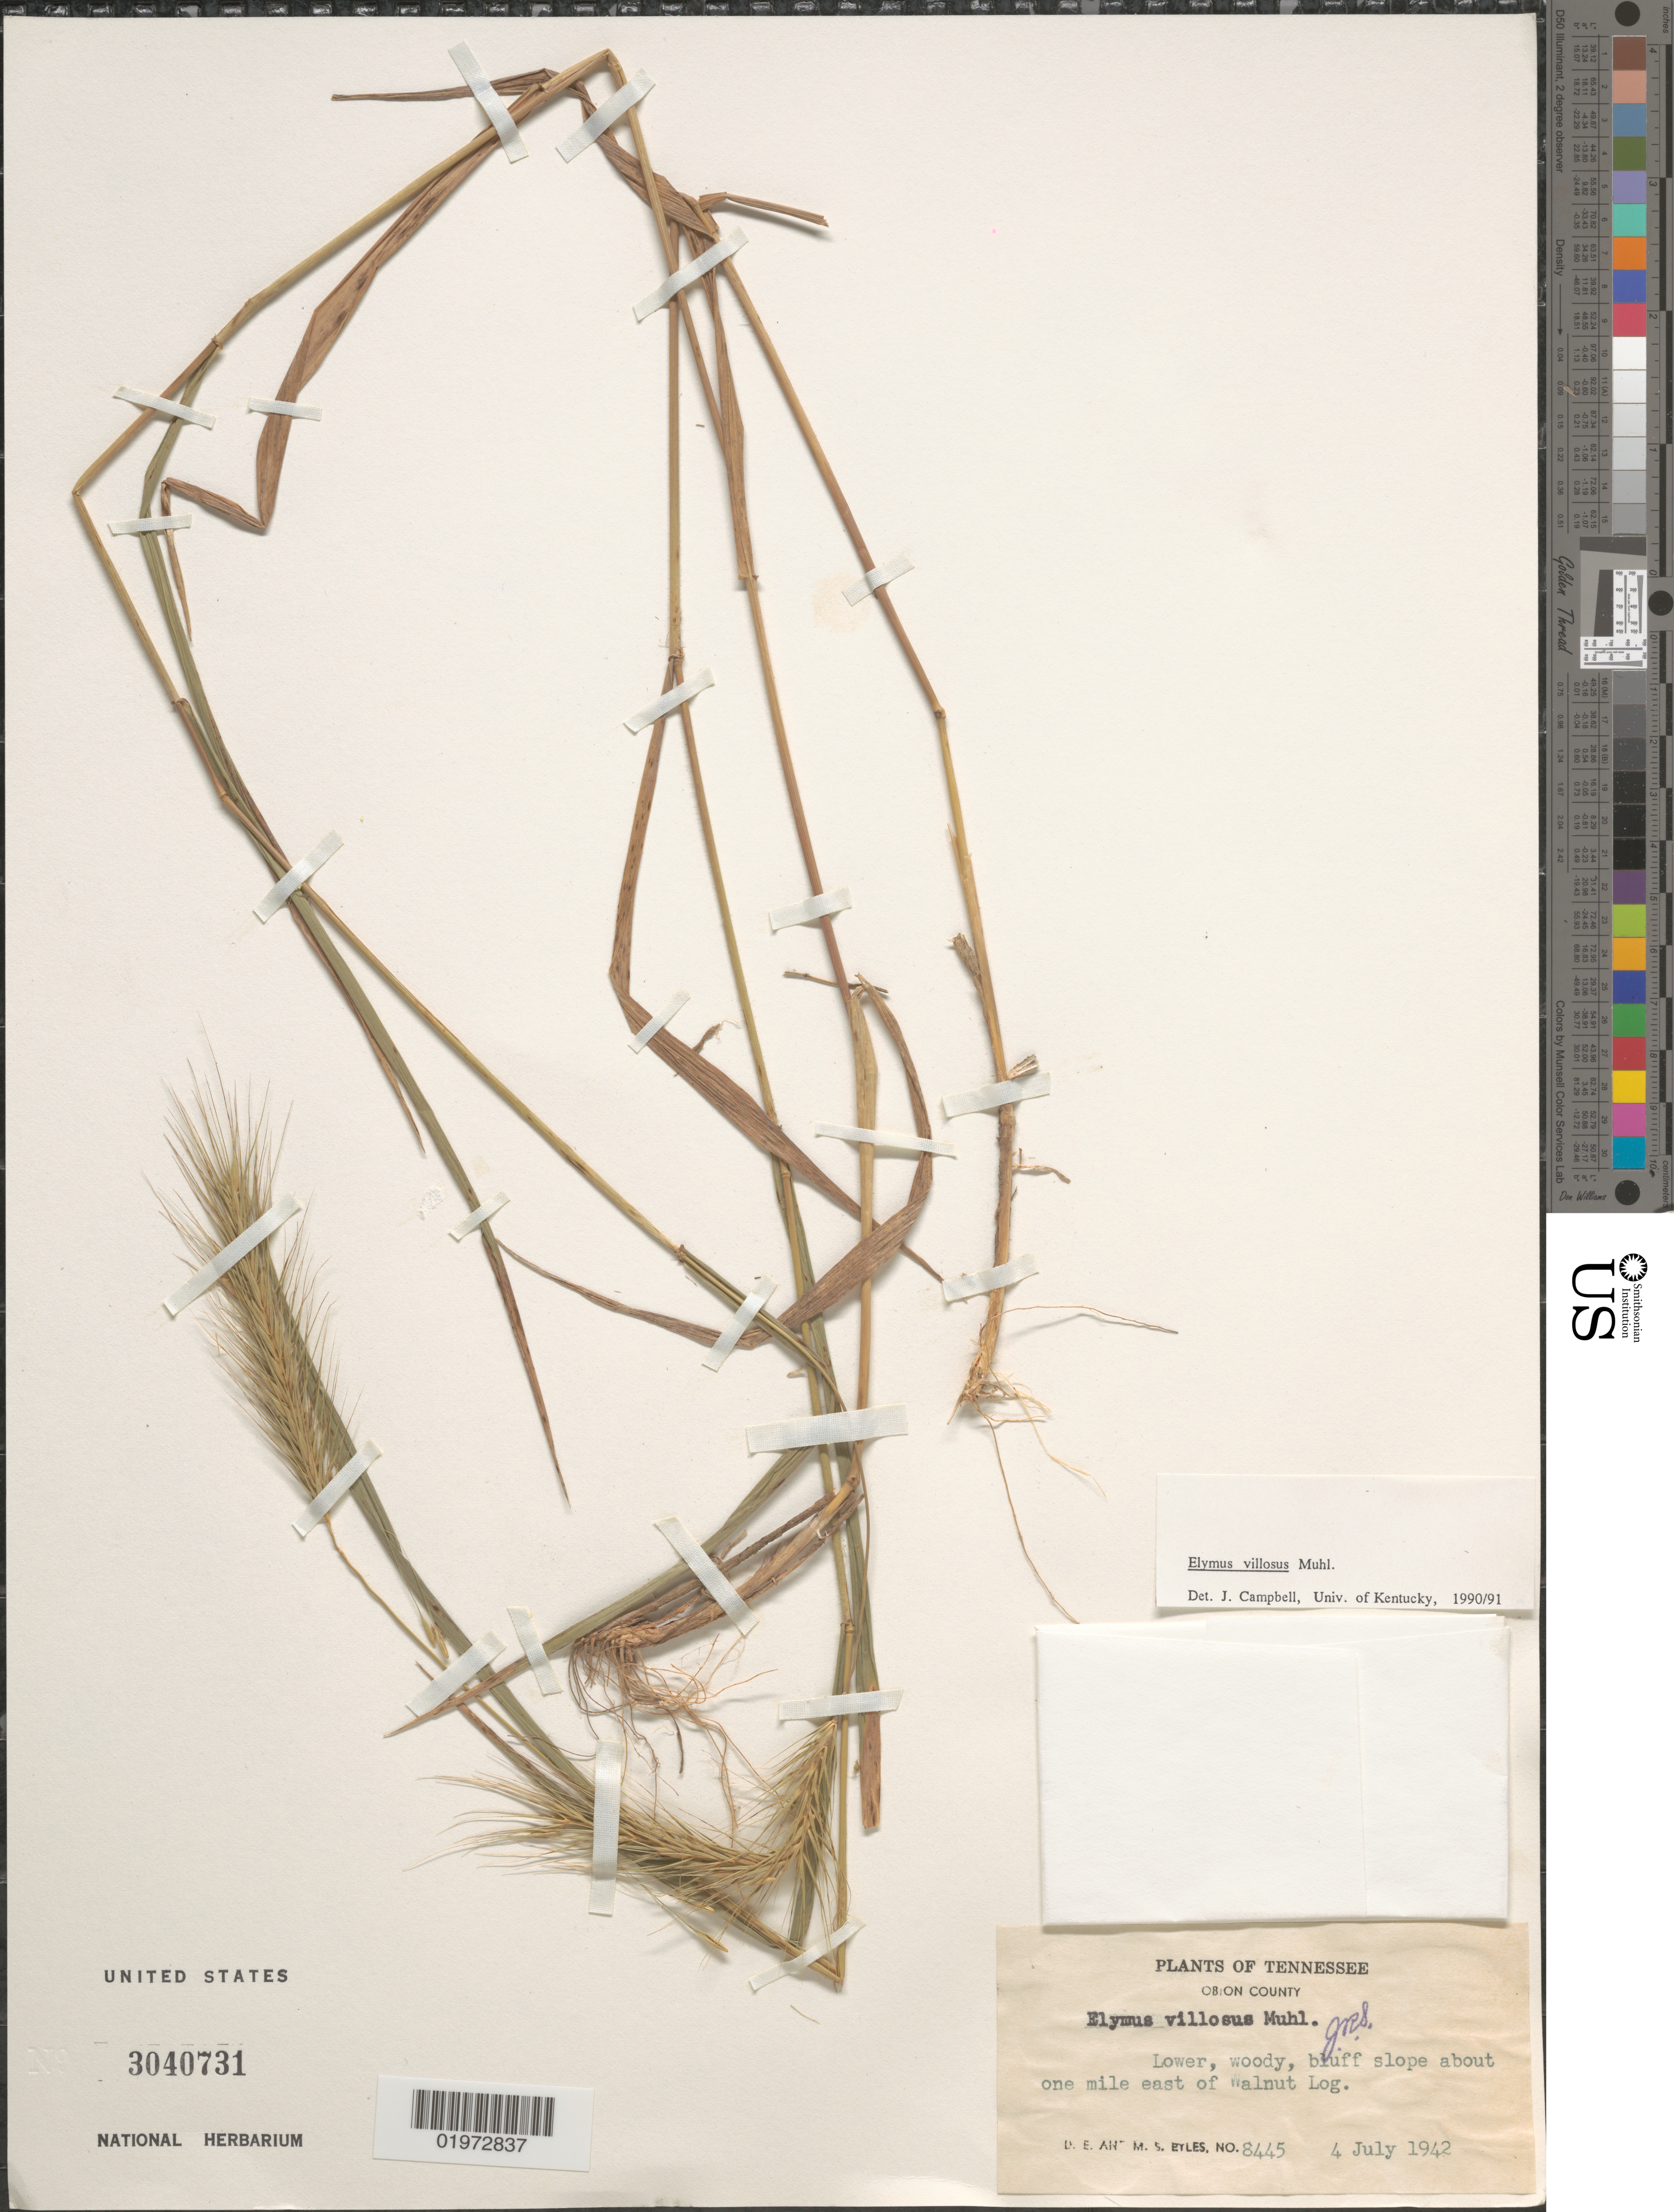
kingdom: Plantae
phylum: Tracheophyta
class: Liliopsida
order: Poales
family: Poaceae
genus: Elymus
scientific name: Elymus villosus var. arkansanus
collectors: D. Eyles & M. Eyles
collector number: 8445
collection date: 1942-07-04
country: United States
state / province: Tennessee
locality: Obion County. About one mile east of Walnut Log.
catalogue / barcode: US 3040731